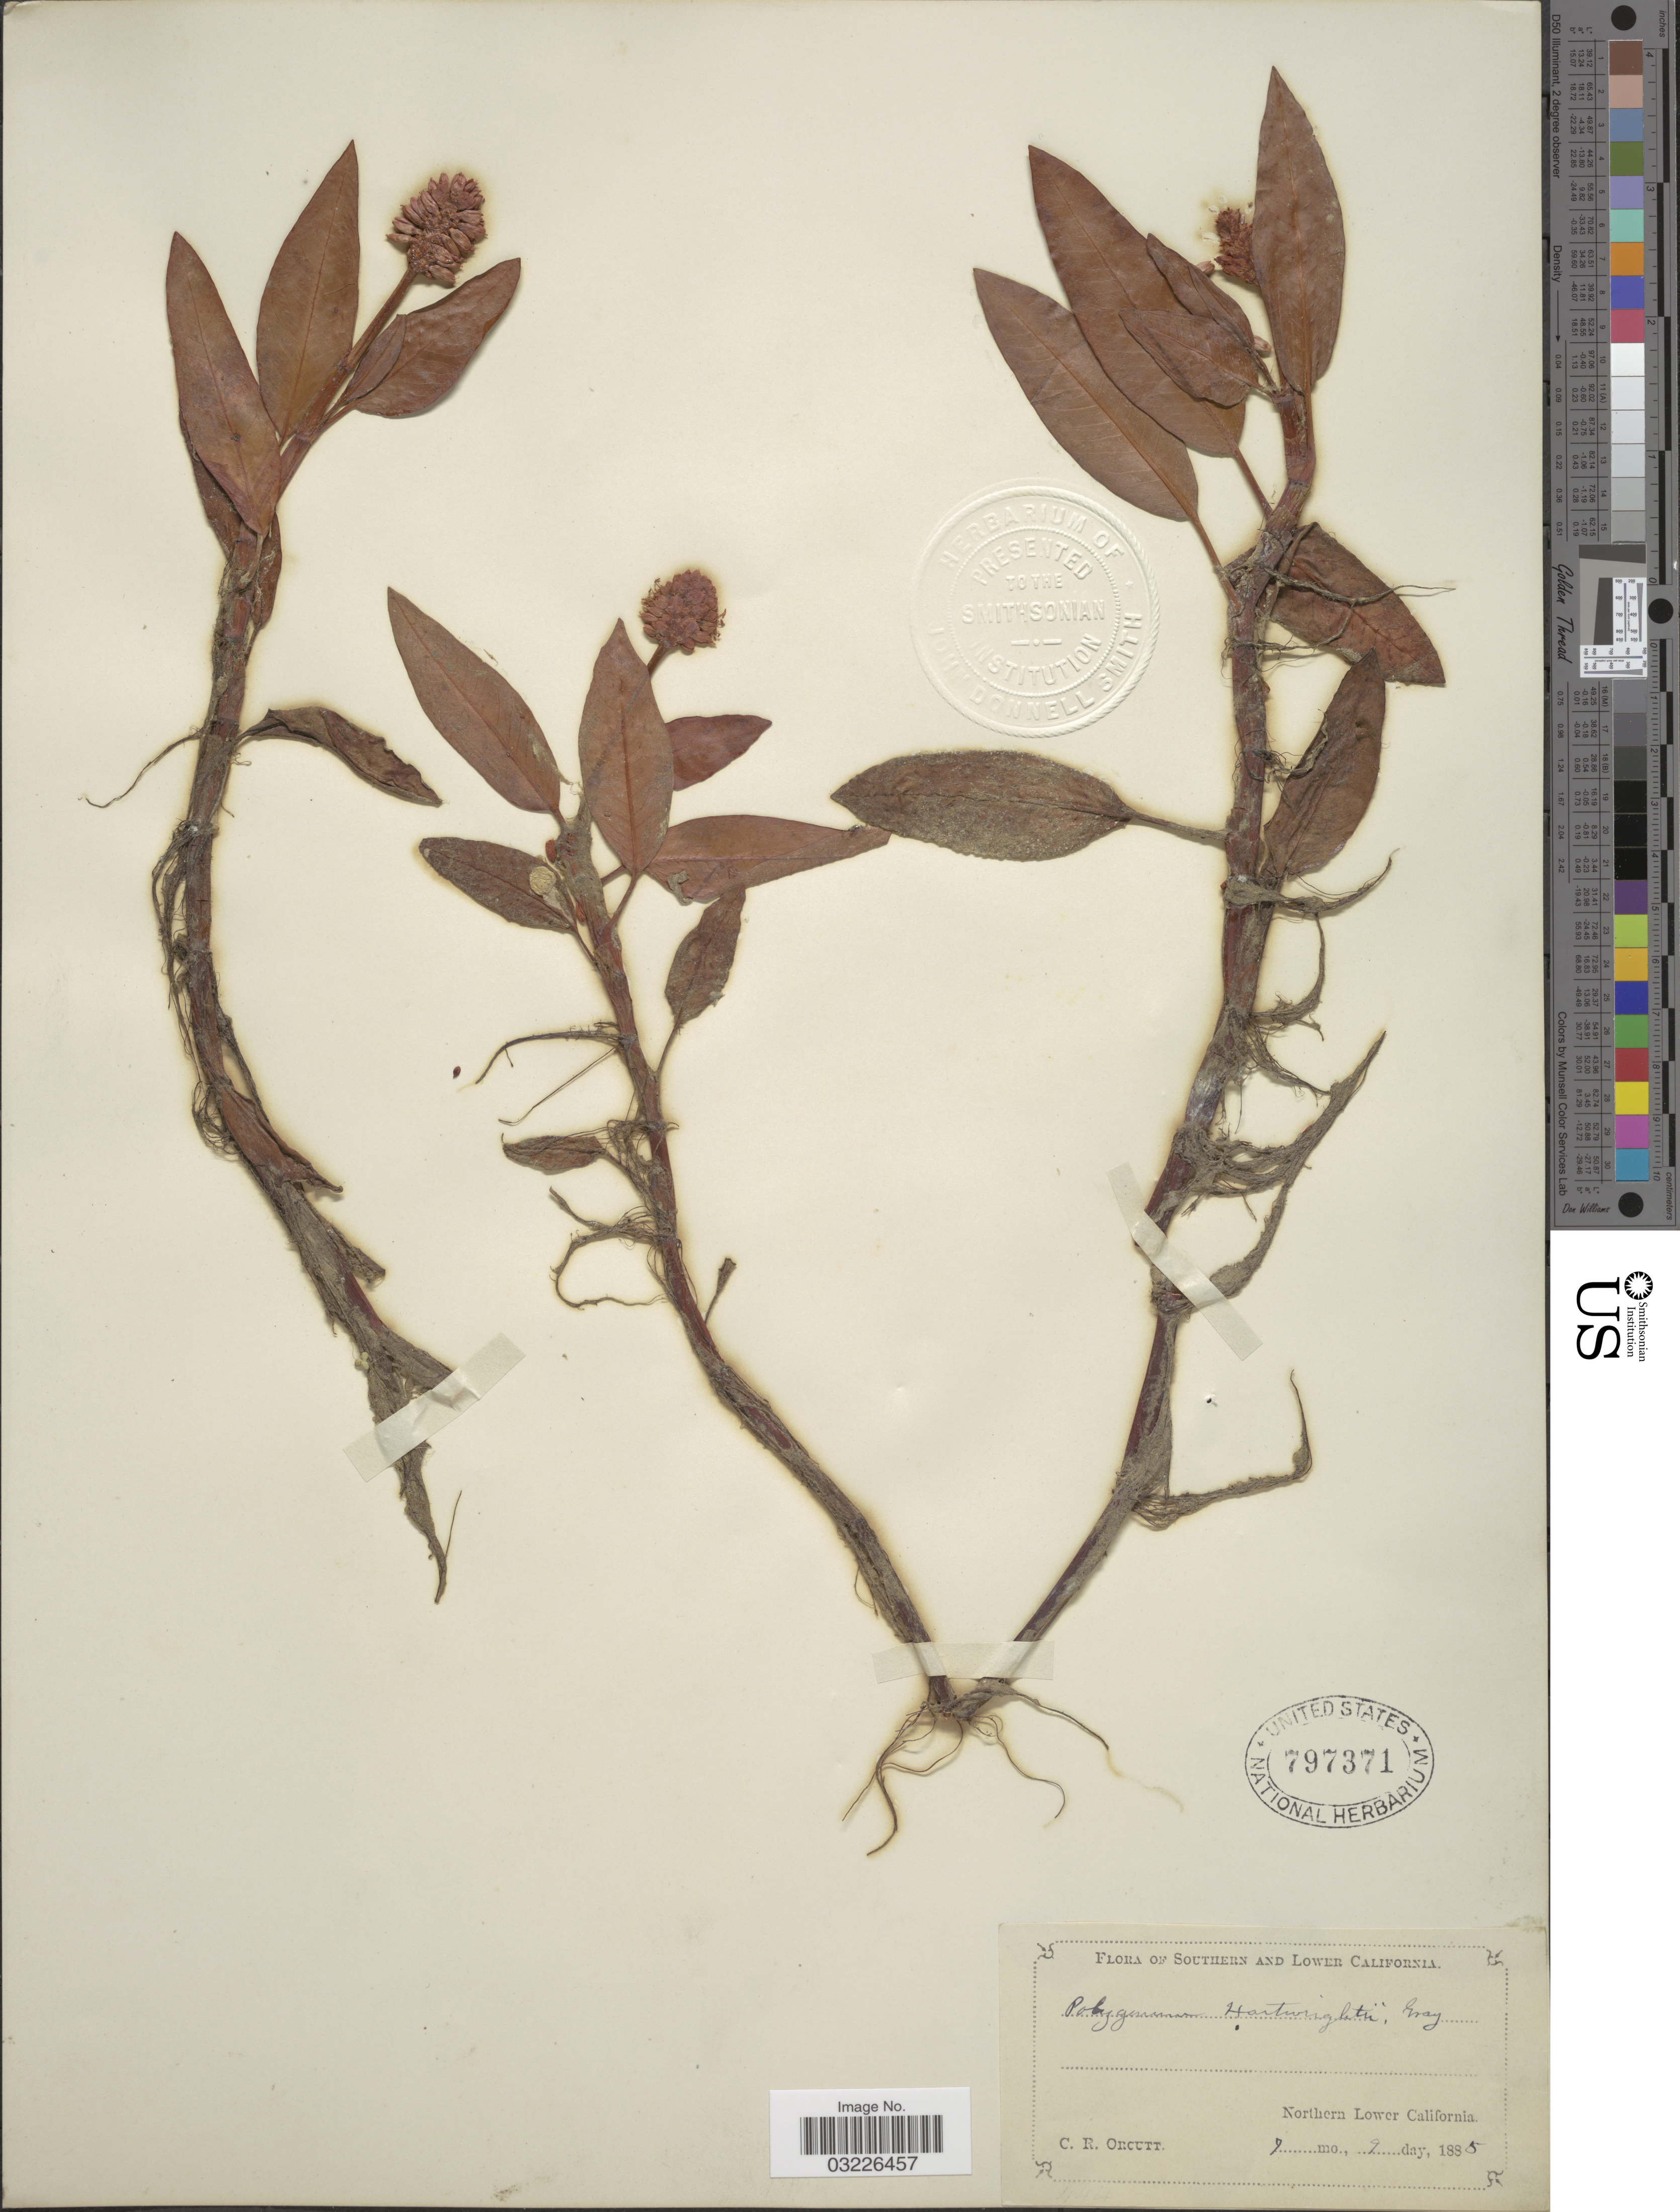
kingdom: Plantae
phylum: Tracheophyta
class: Magnoliopsida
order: Caryophyllales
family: Polygonaceae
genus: Polygonum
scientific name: Polygonum natans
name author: Eaton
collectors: C. R. Orcutt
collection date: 1885-09-07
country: Mexico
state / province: Baja California Norte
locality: Lower California. Northern Lower California.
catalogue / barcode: US 797371